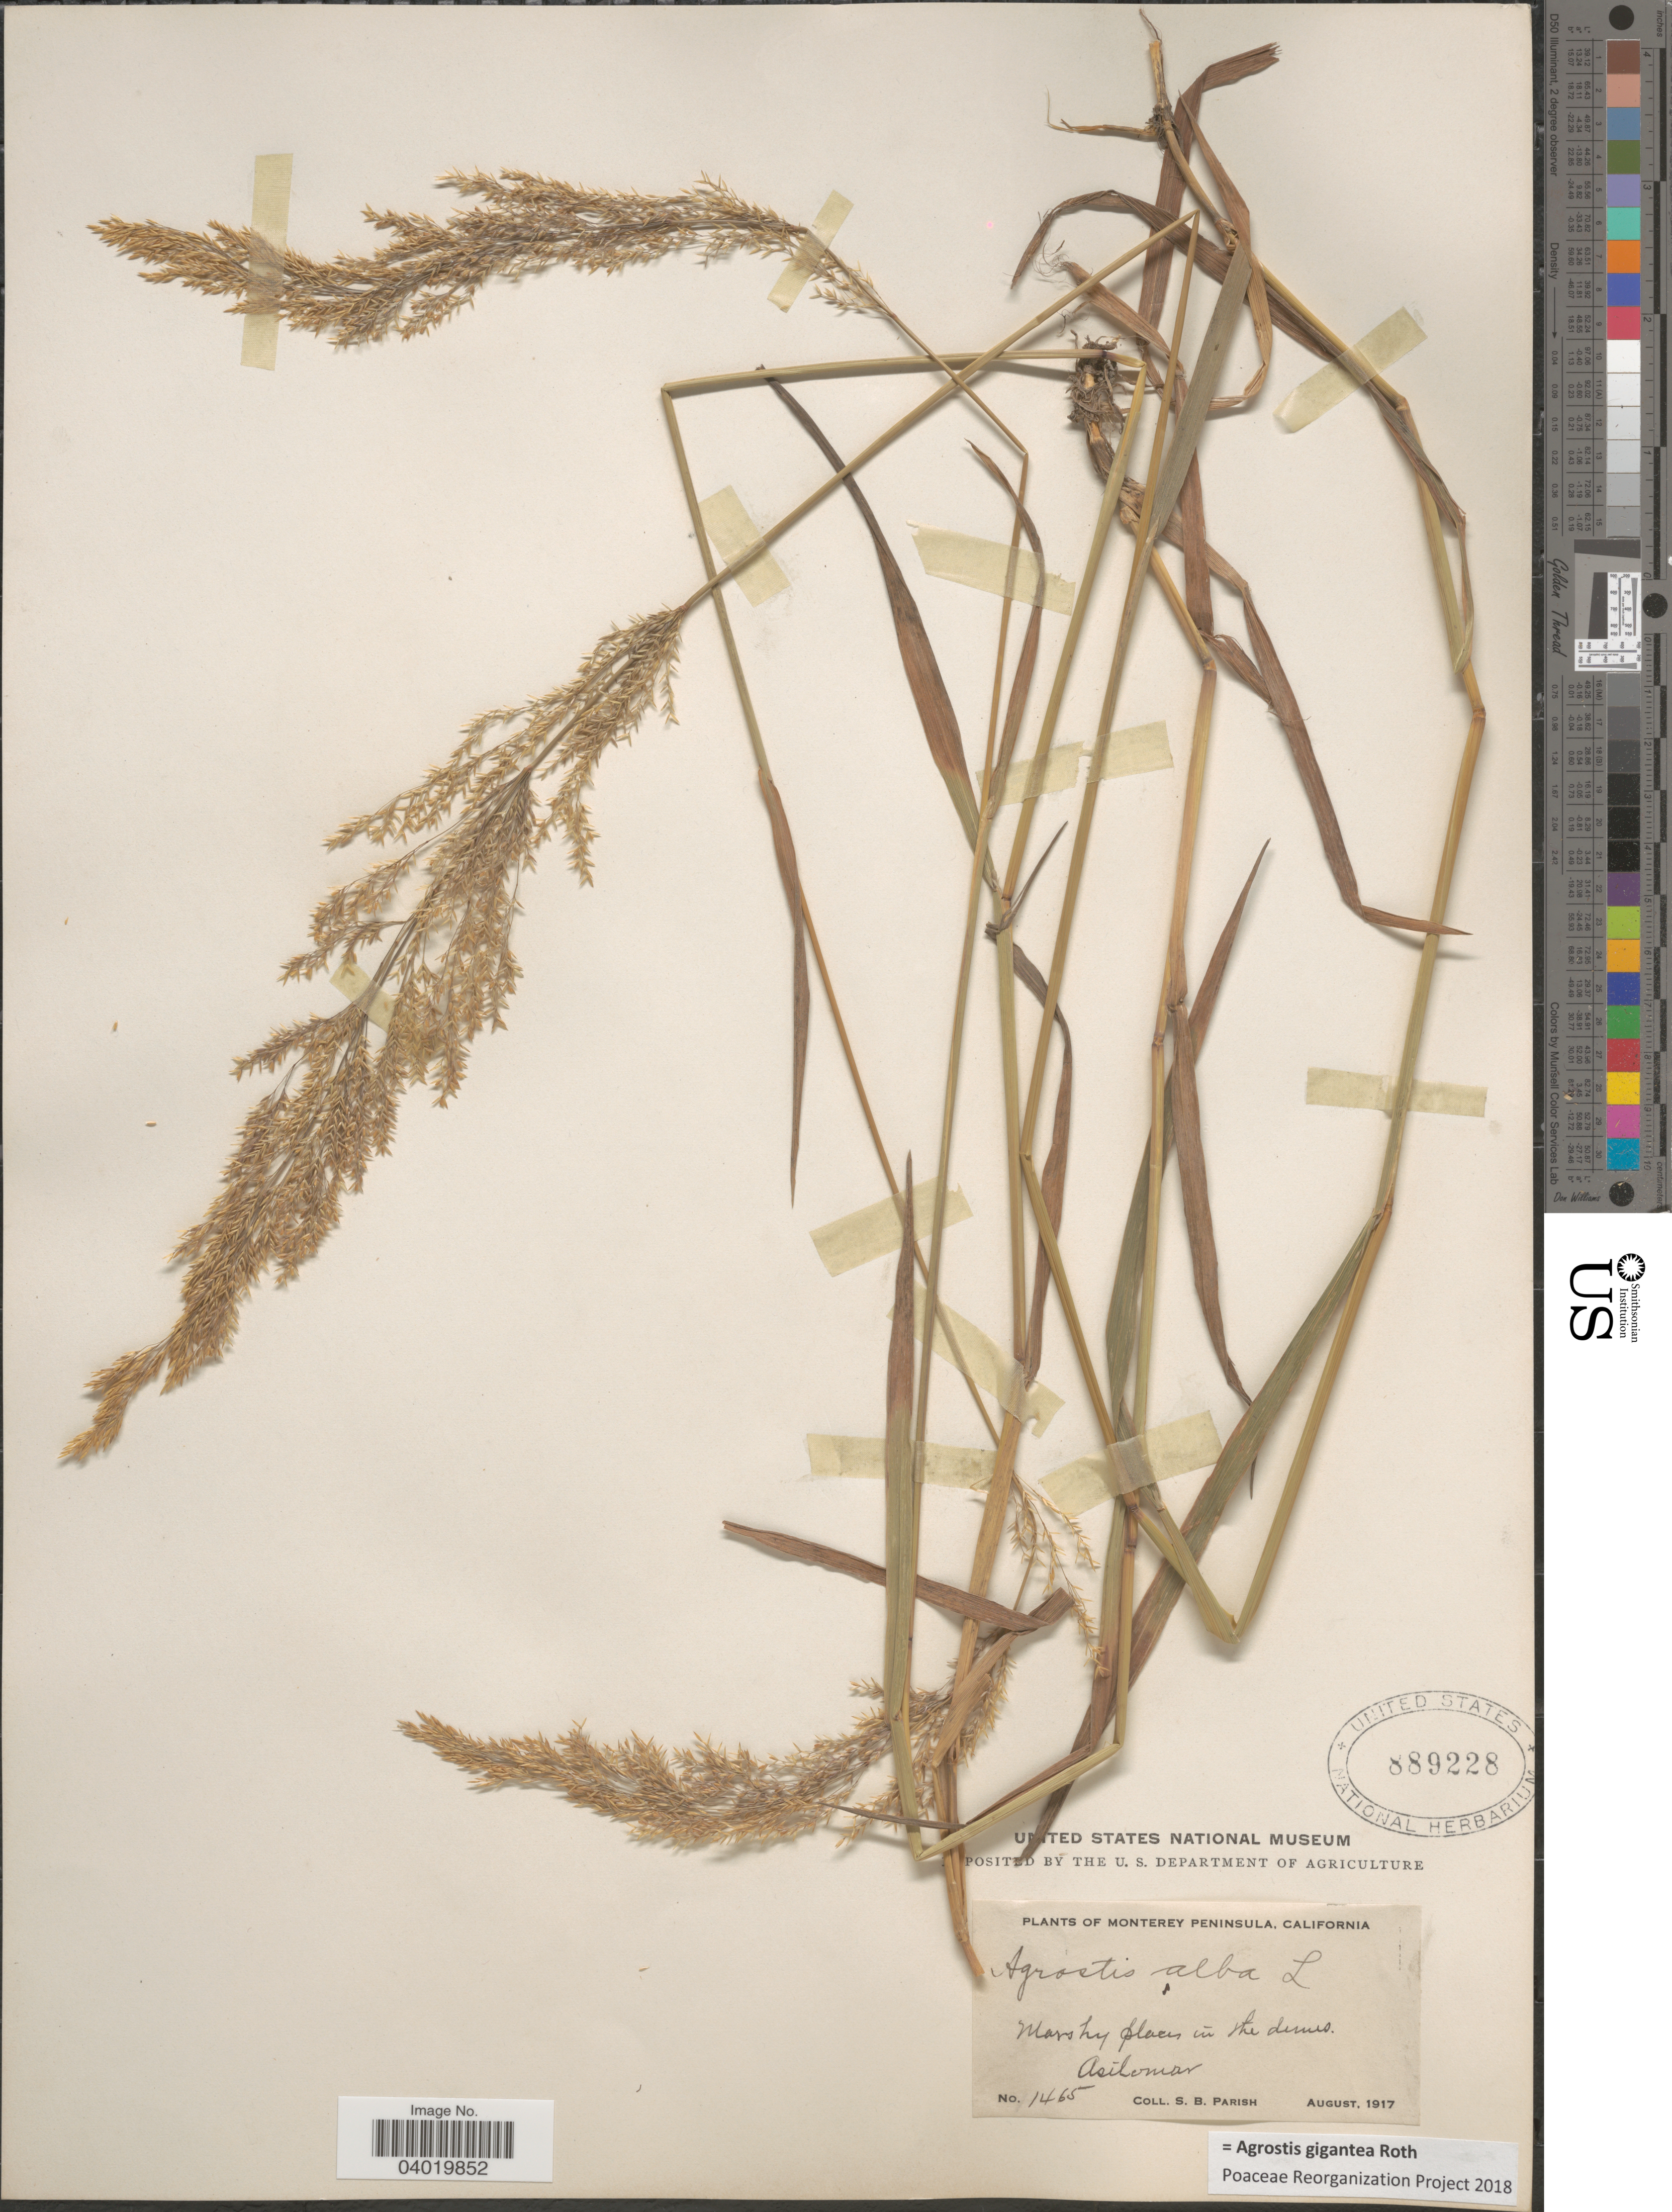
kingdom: Plantae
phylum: Tracheophyta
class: Liliopsida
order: Poales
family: Poaceae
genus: Agrostis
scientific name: Agrostis gigantea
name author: Roth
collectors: S. B. Parish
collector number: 1465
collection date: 1917-08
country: United States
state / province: California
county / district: Monterey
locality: Monterey Peninsula. Marshy places in the dunes. Asilomar.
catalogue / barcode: US 889228